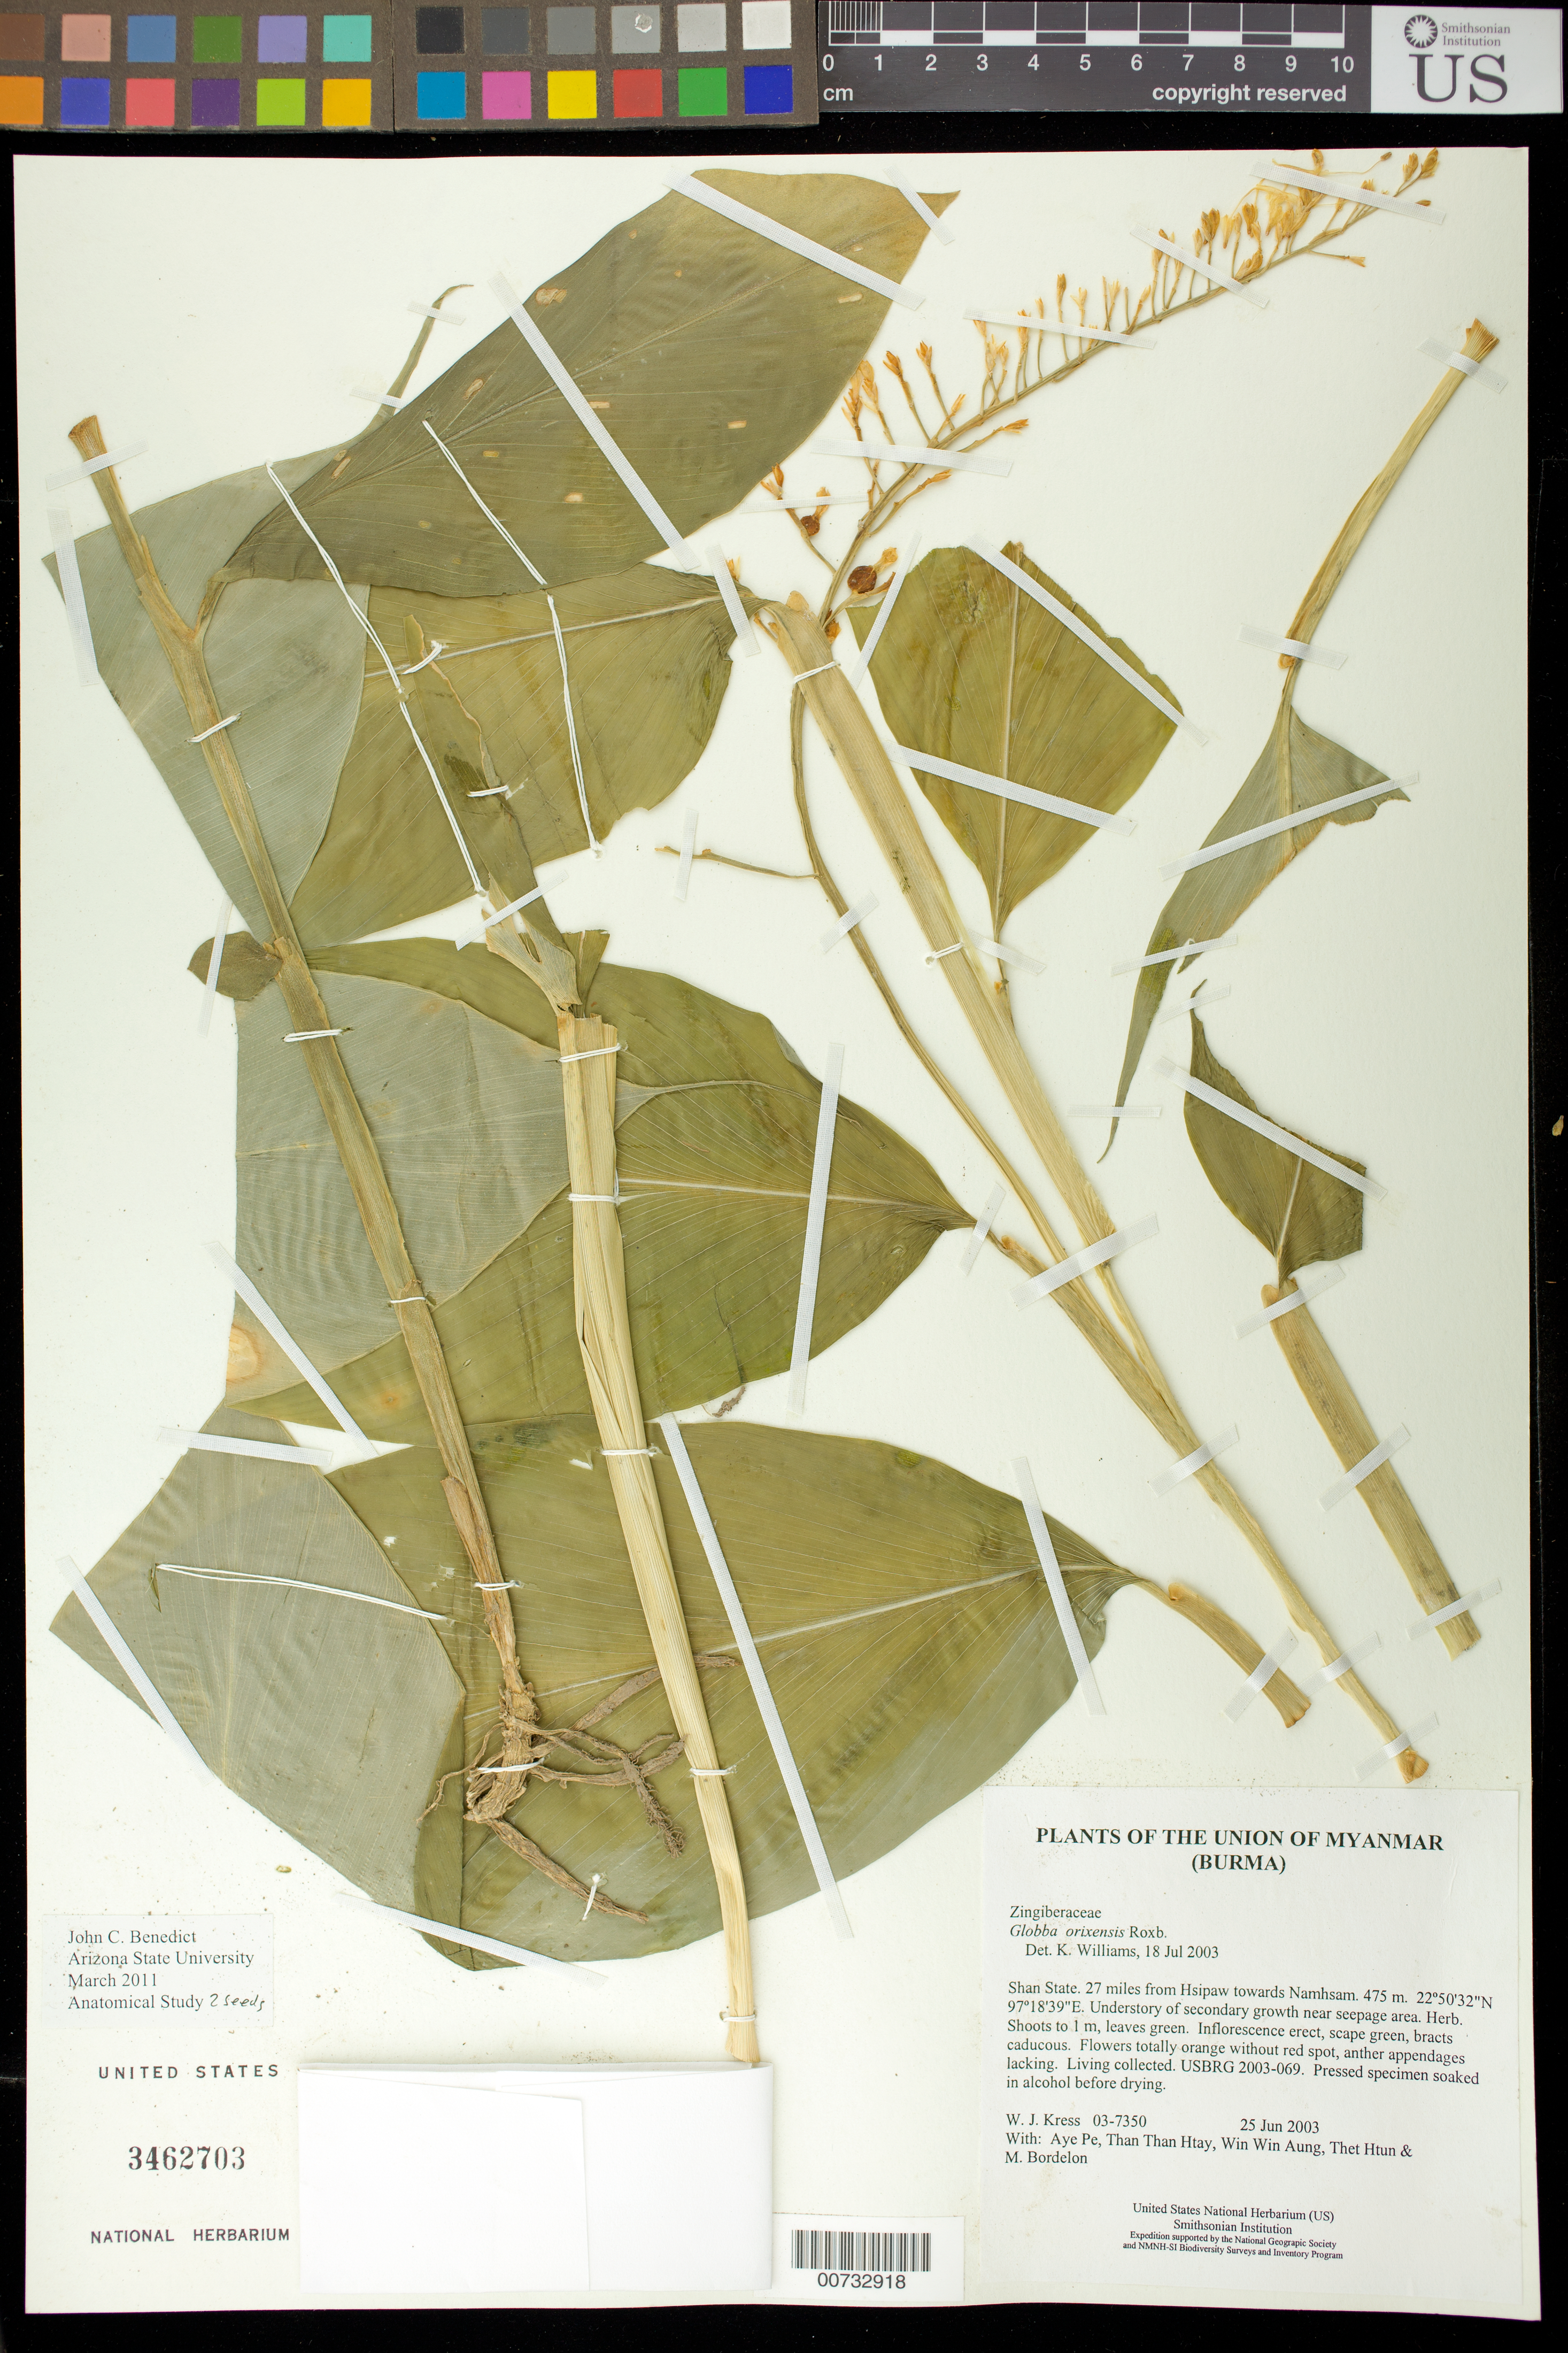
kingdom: Plantae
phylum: Tracheophyta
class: Liliopsida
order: Zingiberales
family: Zingiberaceae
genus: Globba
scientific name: Globba orixensis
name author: Roxb.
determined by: Williams, K. J.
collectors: W. J. Kress, Aye Pe, Than Than Htay, Win Win Aung, Thet Htun & M. Bordelon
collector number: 03-7350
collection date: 2003-06-25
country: Myanmar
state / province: Shan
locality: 27 miles from Hsipaw towards Namhsam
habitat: Understory of secondary growth near seepage area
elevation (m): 475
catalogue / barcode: US 3462703